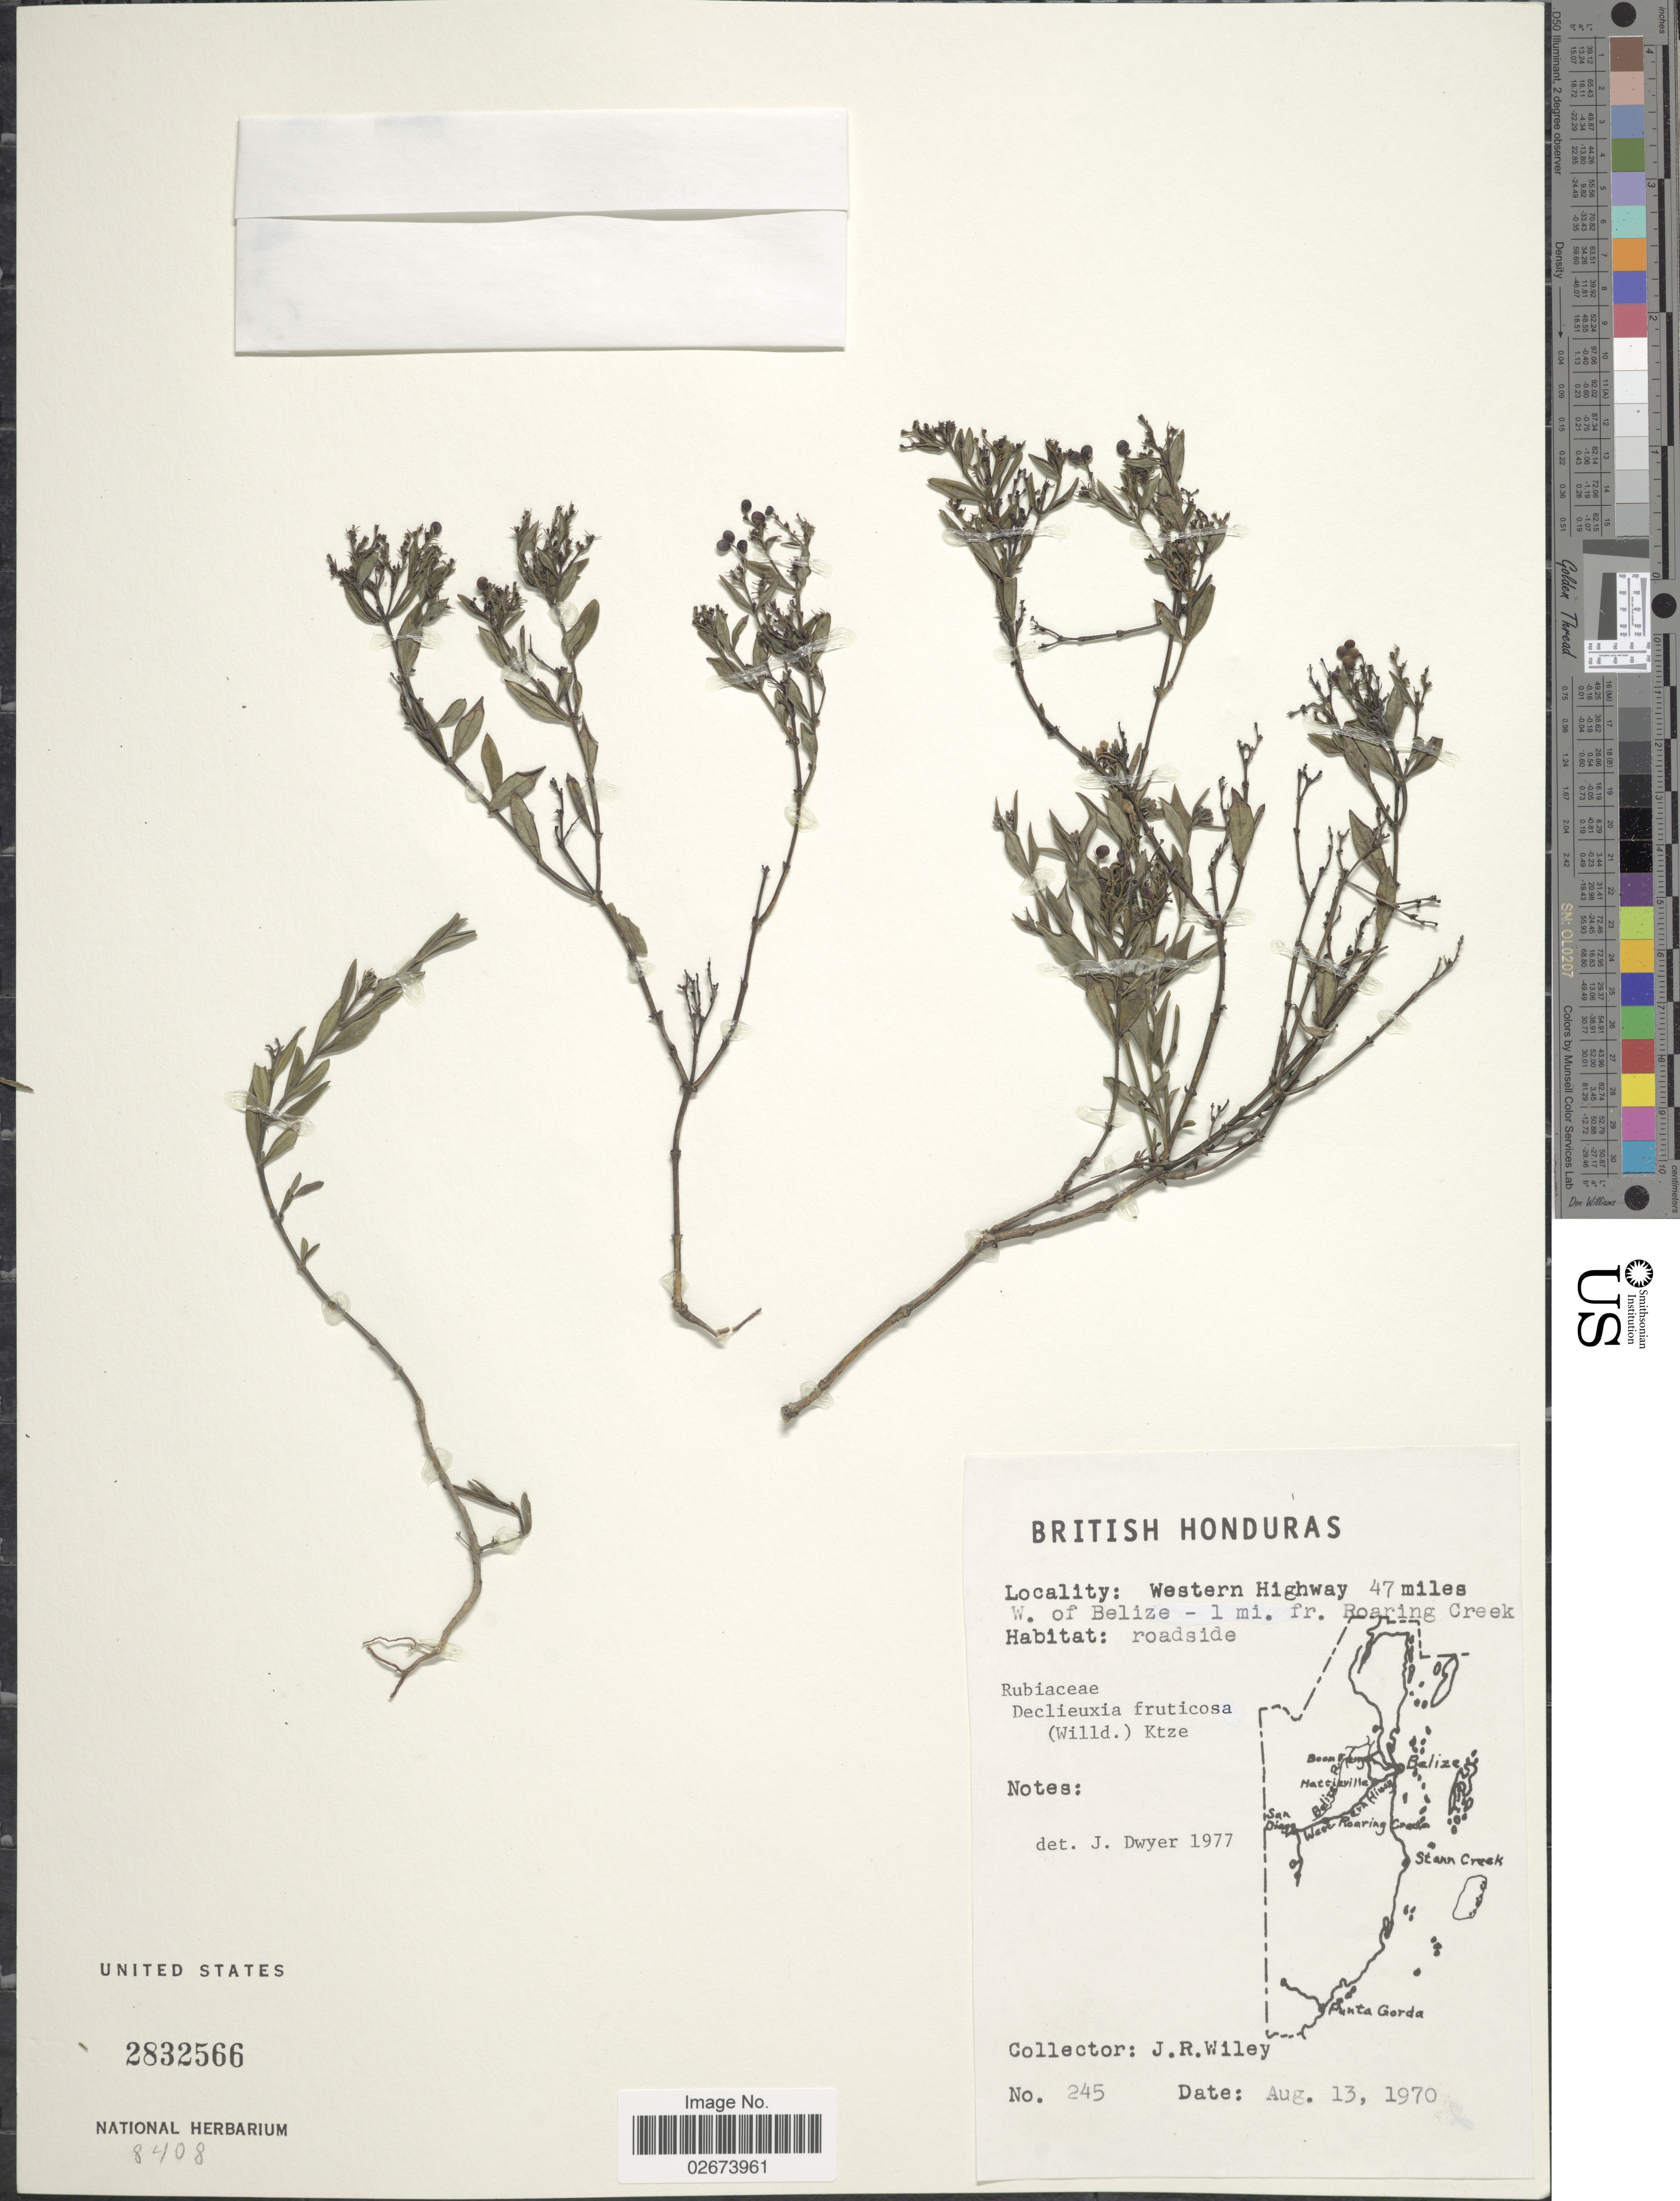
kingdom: Plantae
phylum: Tracheophyta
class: Magnoliopsida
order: Gentianales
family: Rubiaceae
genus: Declieuxia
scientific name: Declieuxia fruticosa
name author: (Willd. ex Roem. & Schult.) Kuntze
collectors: J. Wiley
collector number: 245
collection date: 1970-08-13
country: Belize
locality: British Honduras. Western Highway 47 miles W. of Belize - 14 mi. fr. Roaring Creek. Roadside.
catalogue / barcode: US 2832566